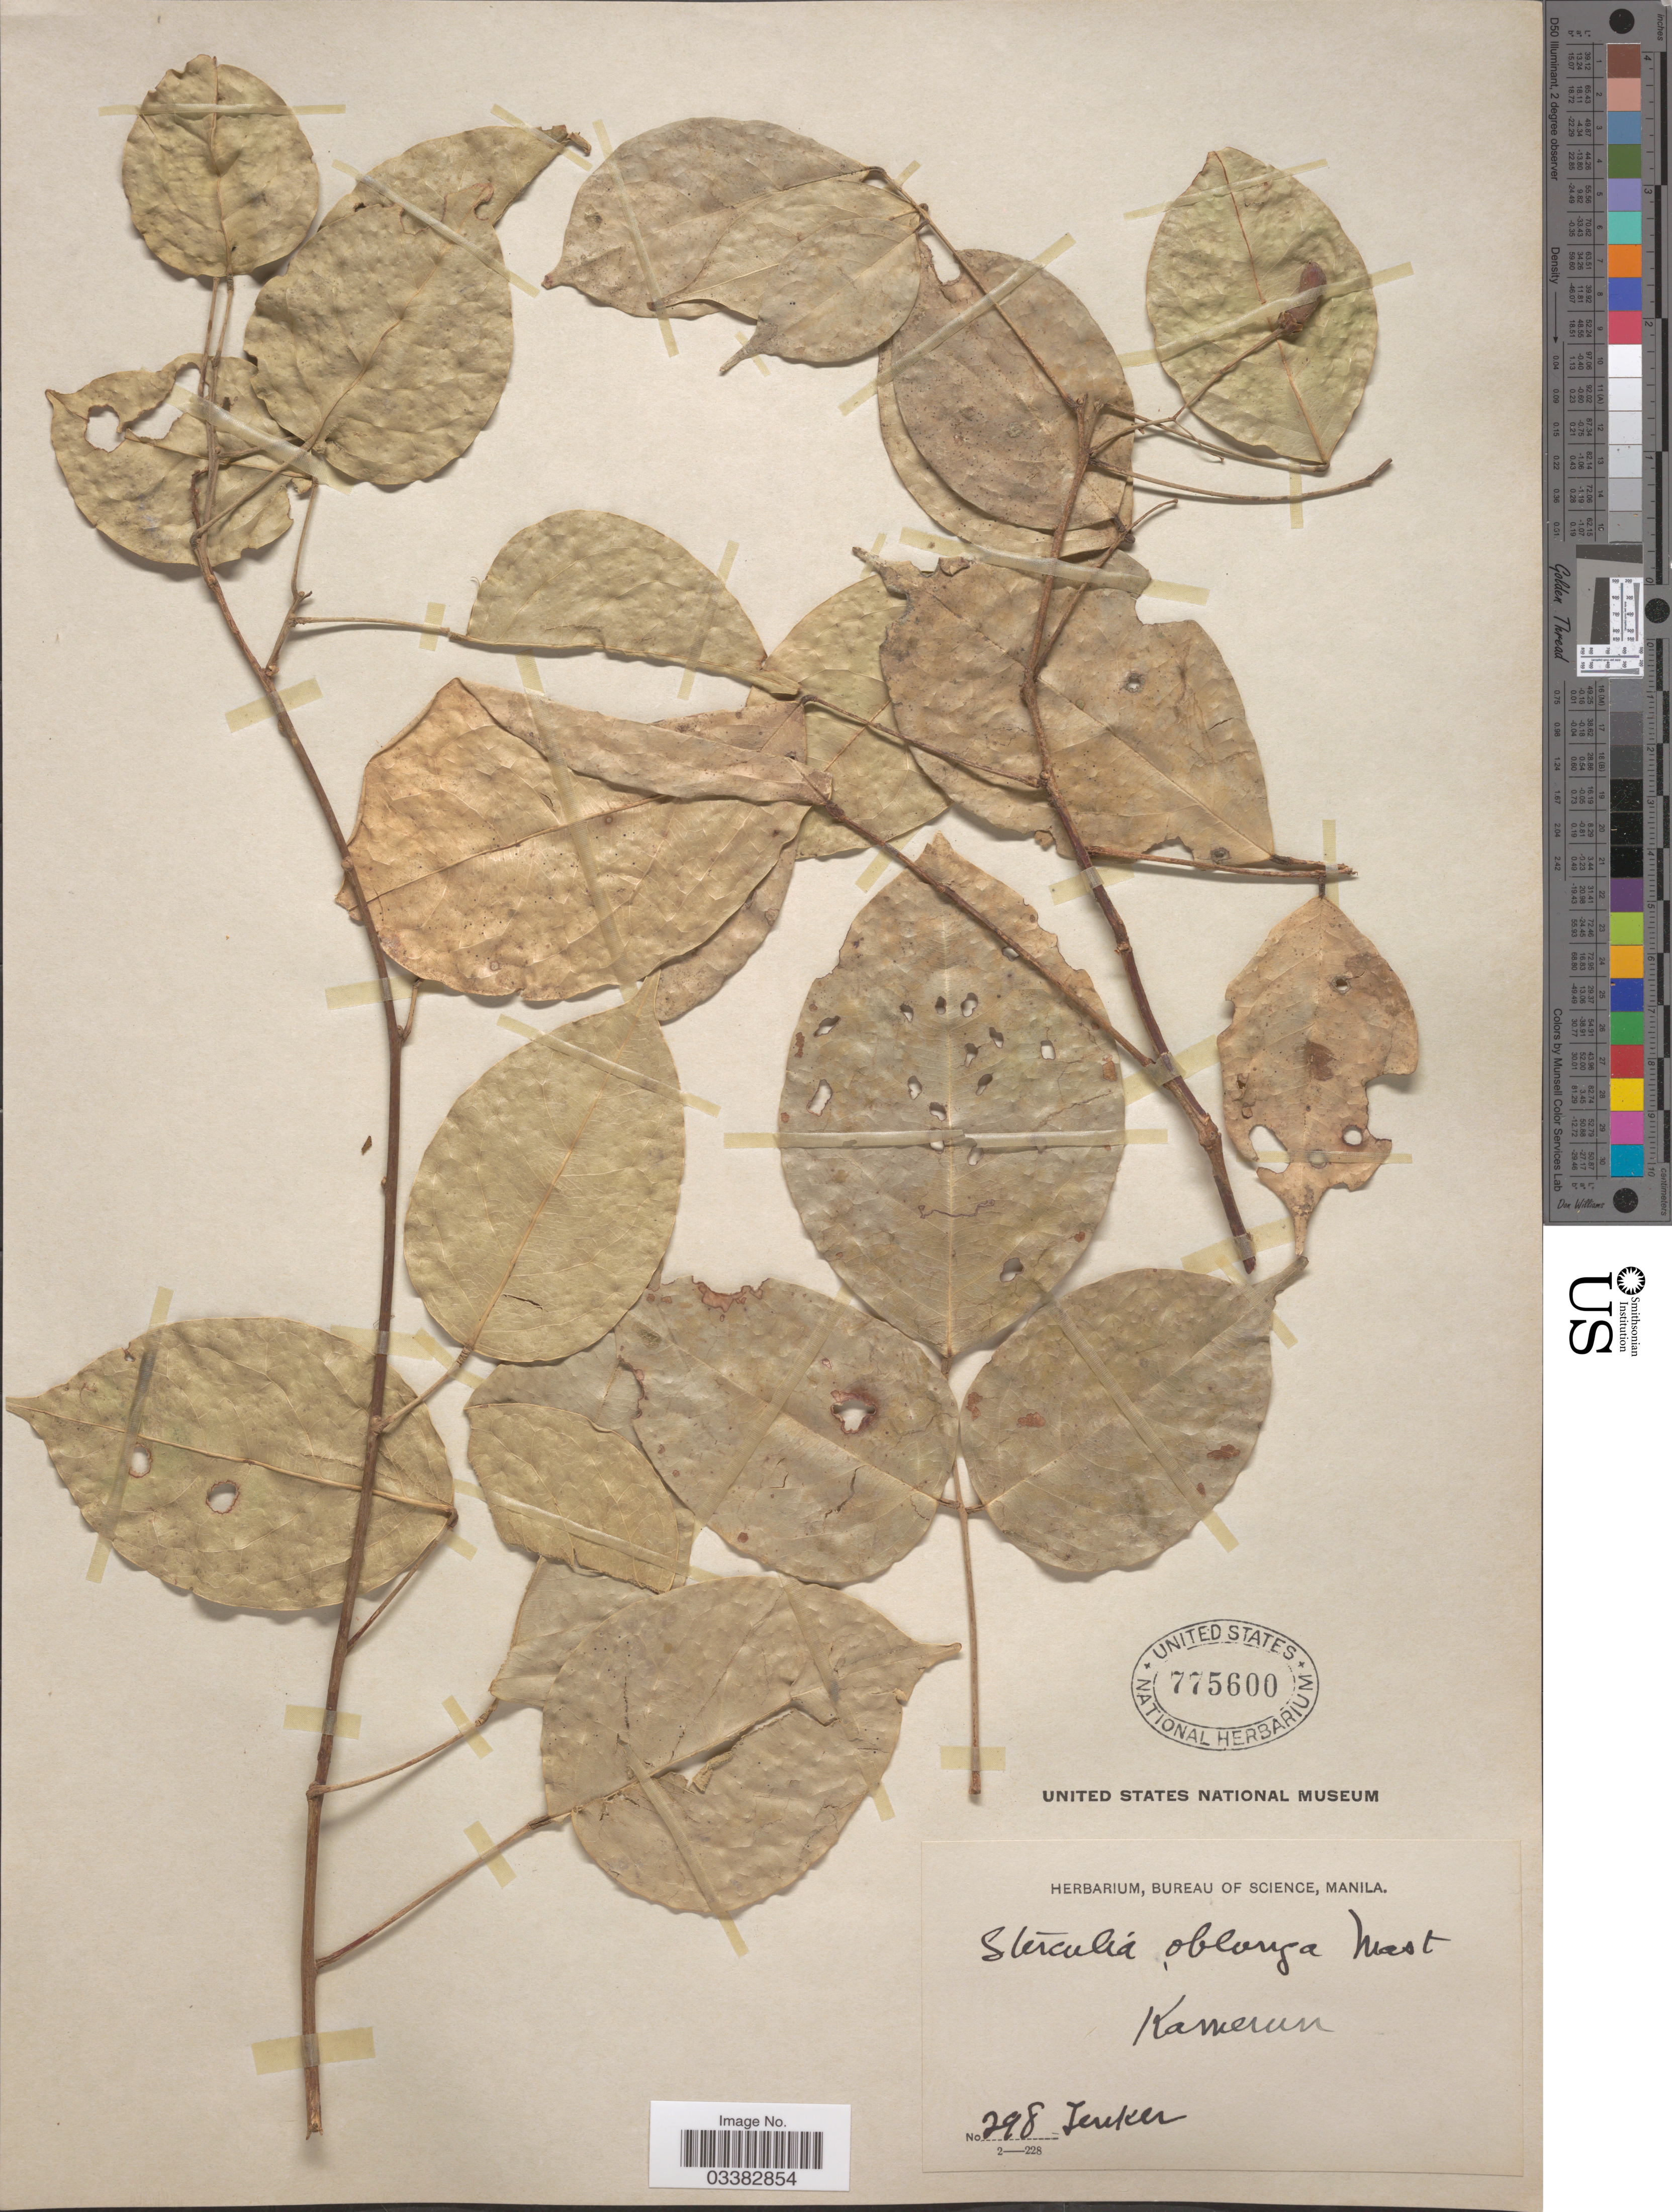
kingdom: Plantae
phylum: Tracheophyta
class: Magnoliopsida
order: Malvales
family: Malvaceae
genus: Sterculia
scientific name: Sterculia oblonga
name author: Mast.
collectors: Zenker, --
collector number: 298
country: Cameroon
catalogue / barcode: US 775600